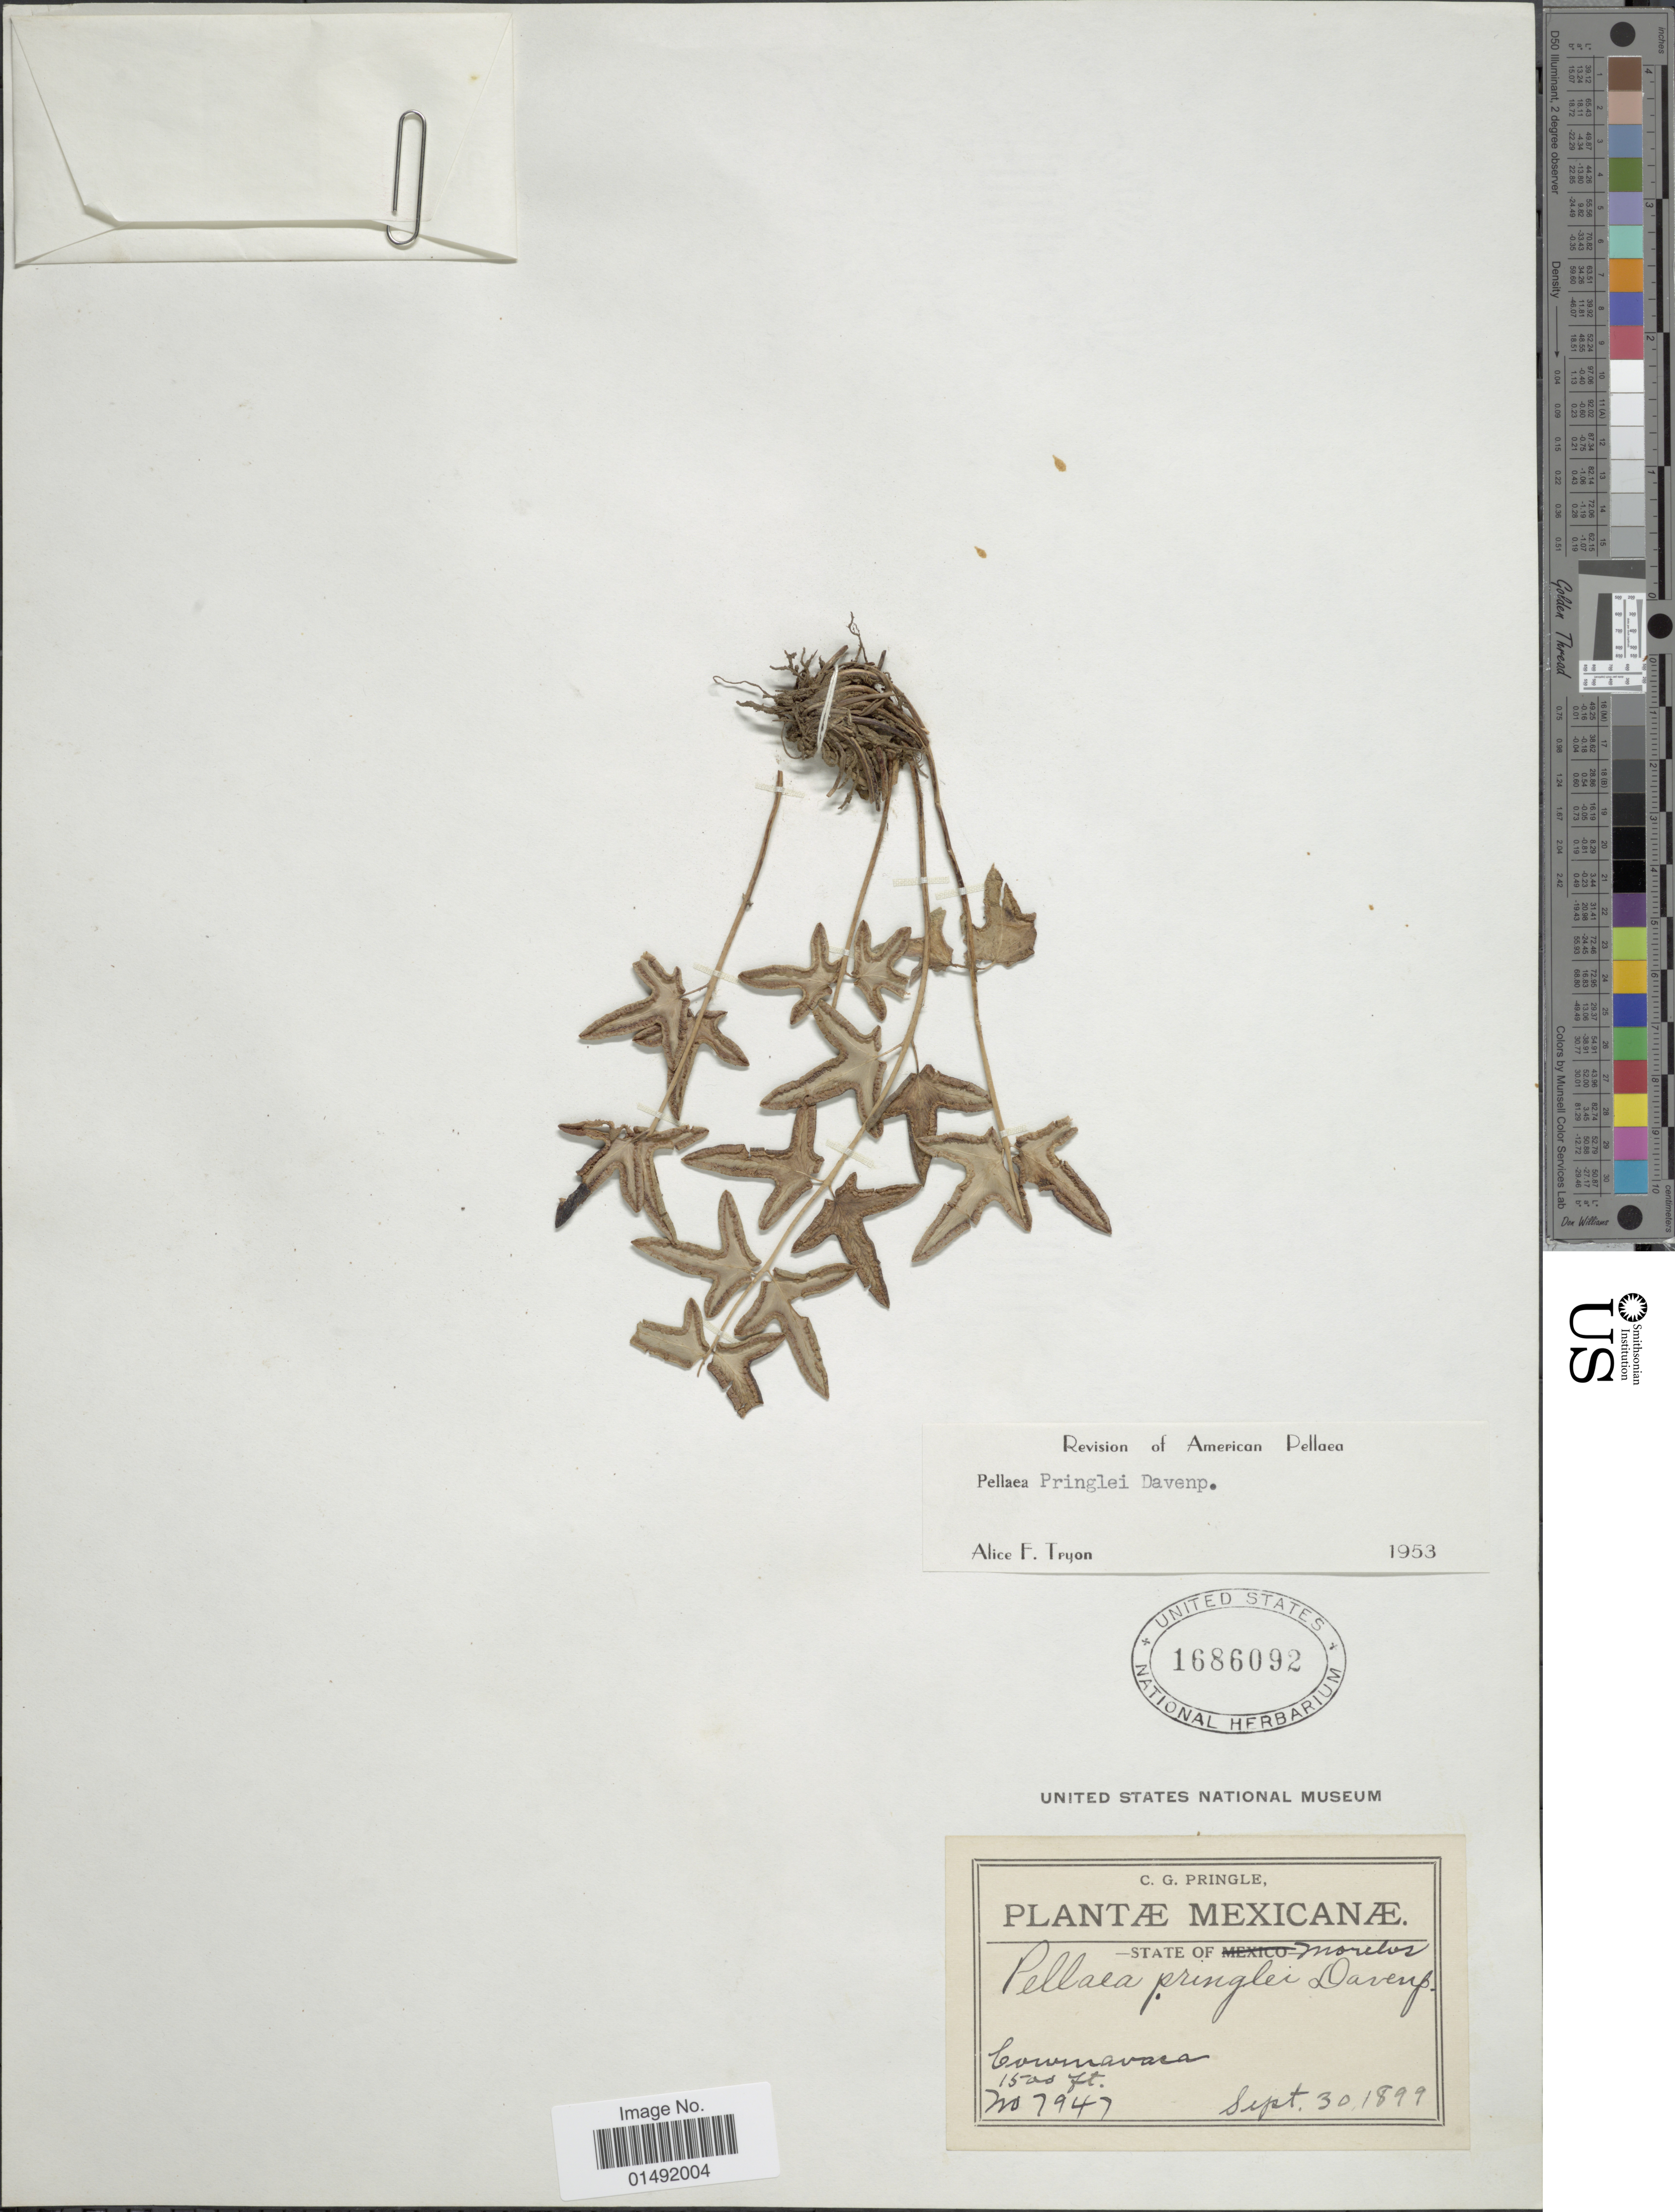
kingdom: Plantae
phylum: Tracheophyta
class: Polypodiopsida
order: Polypodiales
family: Pteridaceae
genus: Pellaea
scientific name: Pellaea pringlei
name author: Davenp.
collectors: C. G. Pringle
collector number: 7947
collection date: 1899-09-30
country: Mexico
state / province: Morelos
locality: Cournavaca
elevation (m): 457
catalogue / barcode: US 1686092